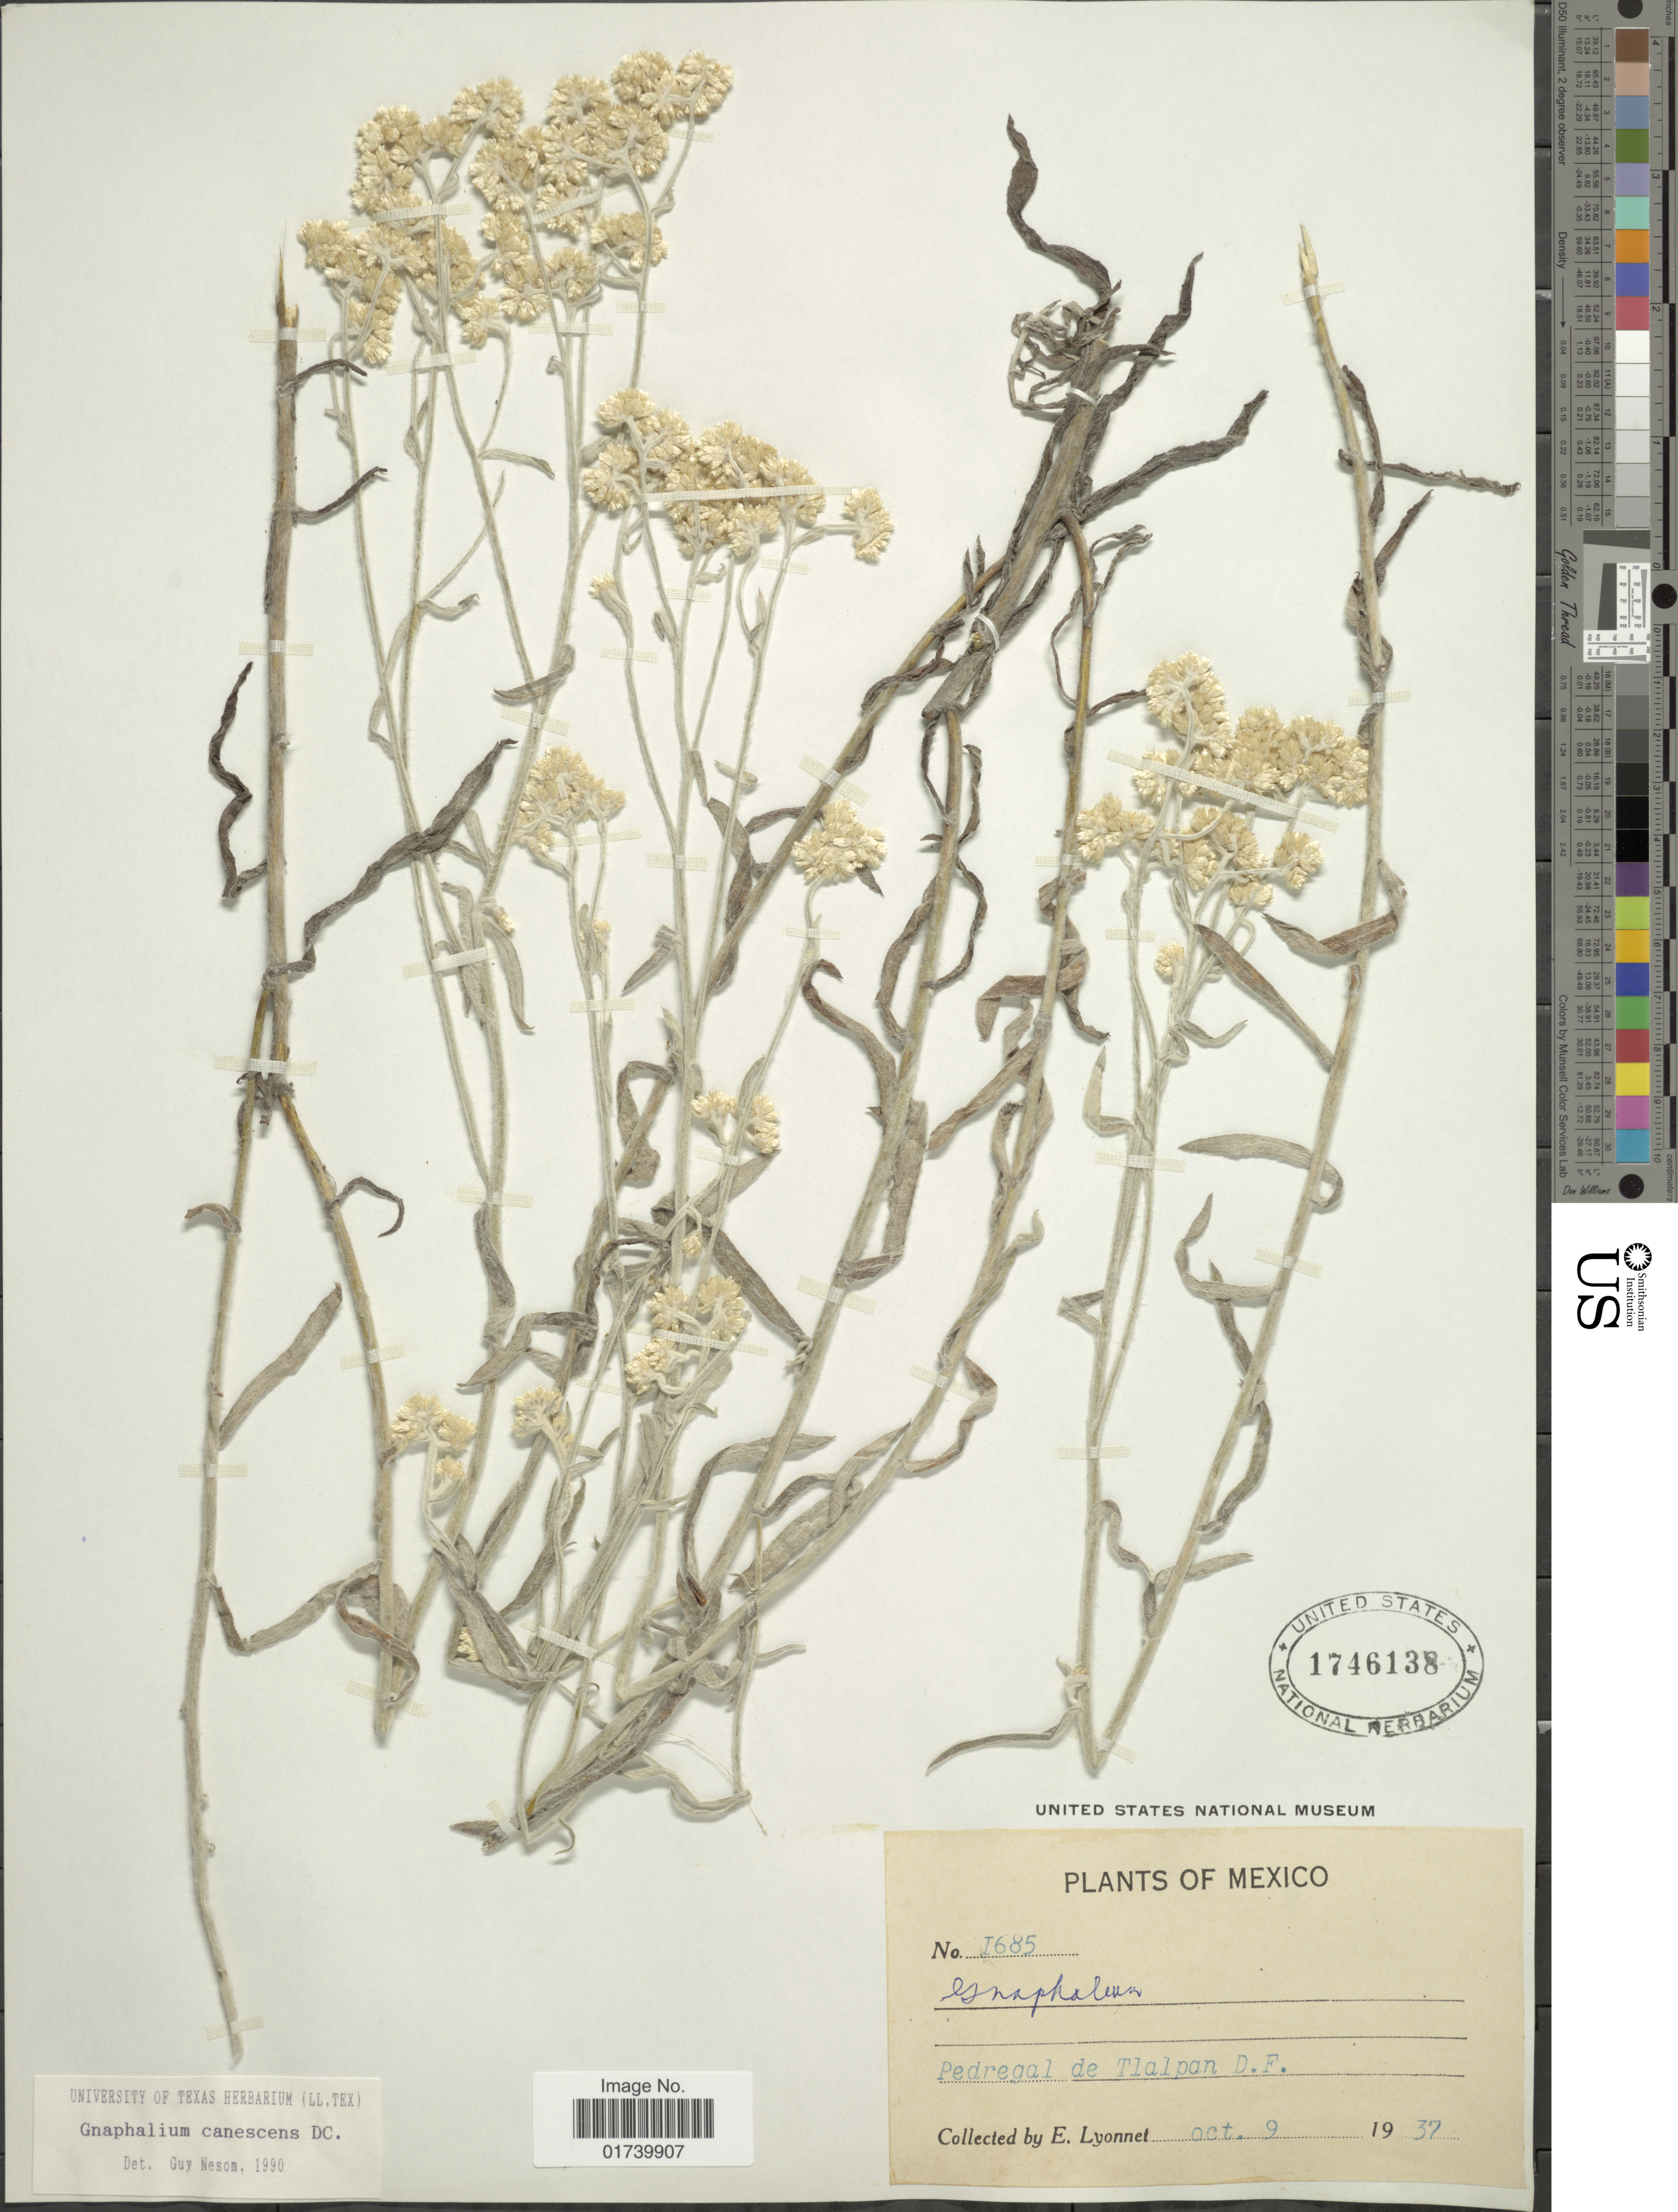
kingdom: Plantae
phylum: Tracheophyta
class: Magnoliopsida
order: Asterales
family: Asteraceae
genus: Pseudognaphalium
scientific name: Pseudognaphalium canescens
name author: (DC.) Anderb.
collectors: E. Lyonnet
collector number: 1685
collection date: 1937-10-09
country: Mexico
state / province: Distrito Federal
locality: Pedregal de Tlalpan.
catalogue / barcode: US 1746138